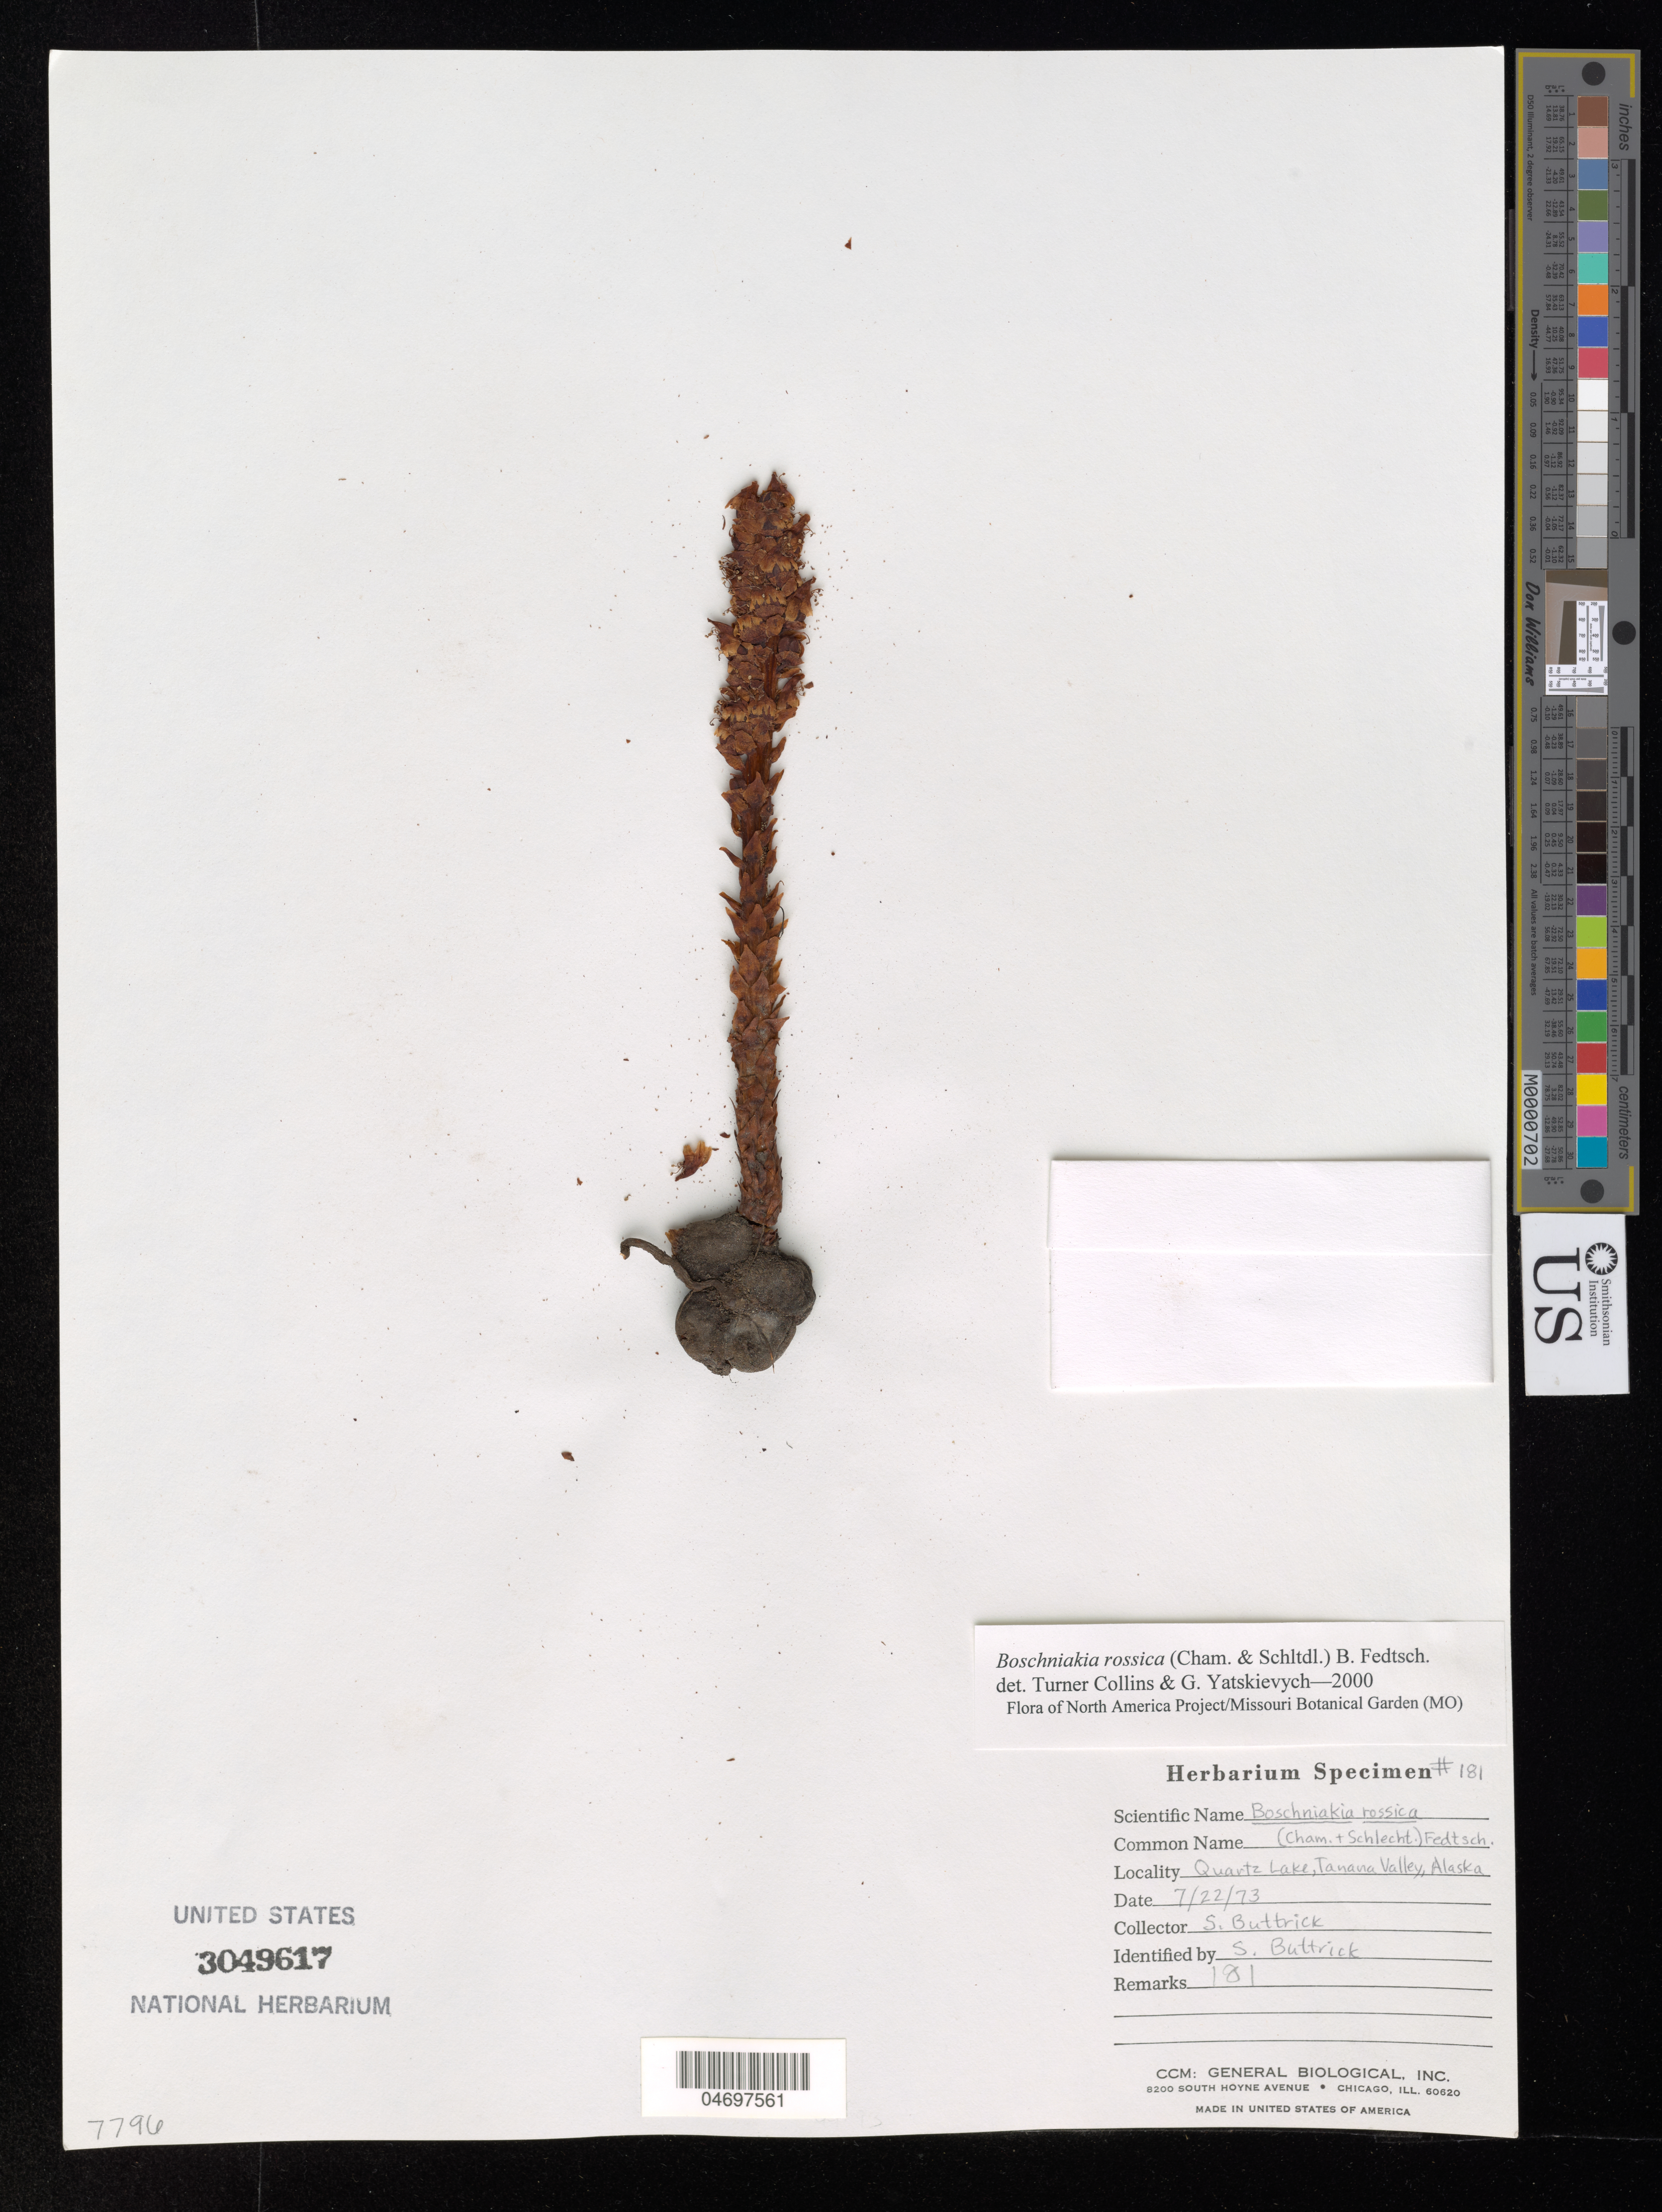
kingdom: Plantae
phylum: Tracheophyta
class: Magnoliopsida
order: Lamiales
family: Orobanchaceae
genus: Boschniakia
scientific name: Boschniakia rossica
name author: (Cham. & Schltdl.) B. Fedtsch.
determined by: Collins, L. T.; Yatskievych, G. A.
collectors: S. Buttrick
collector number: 181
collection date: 1973-07-22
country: United States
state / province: Alaska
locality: Quartz Lake, Tanana Valley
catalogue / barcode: US 3049617